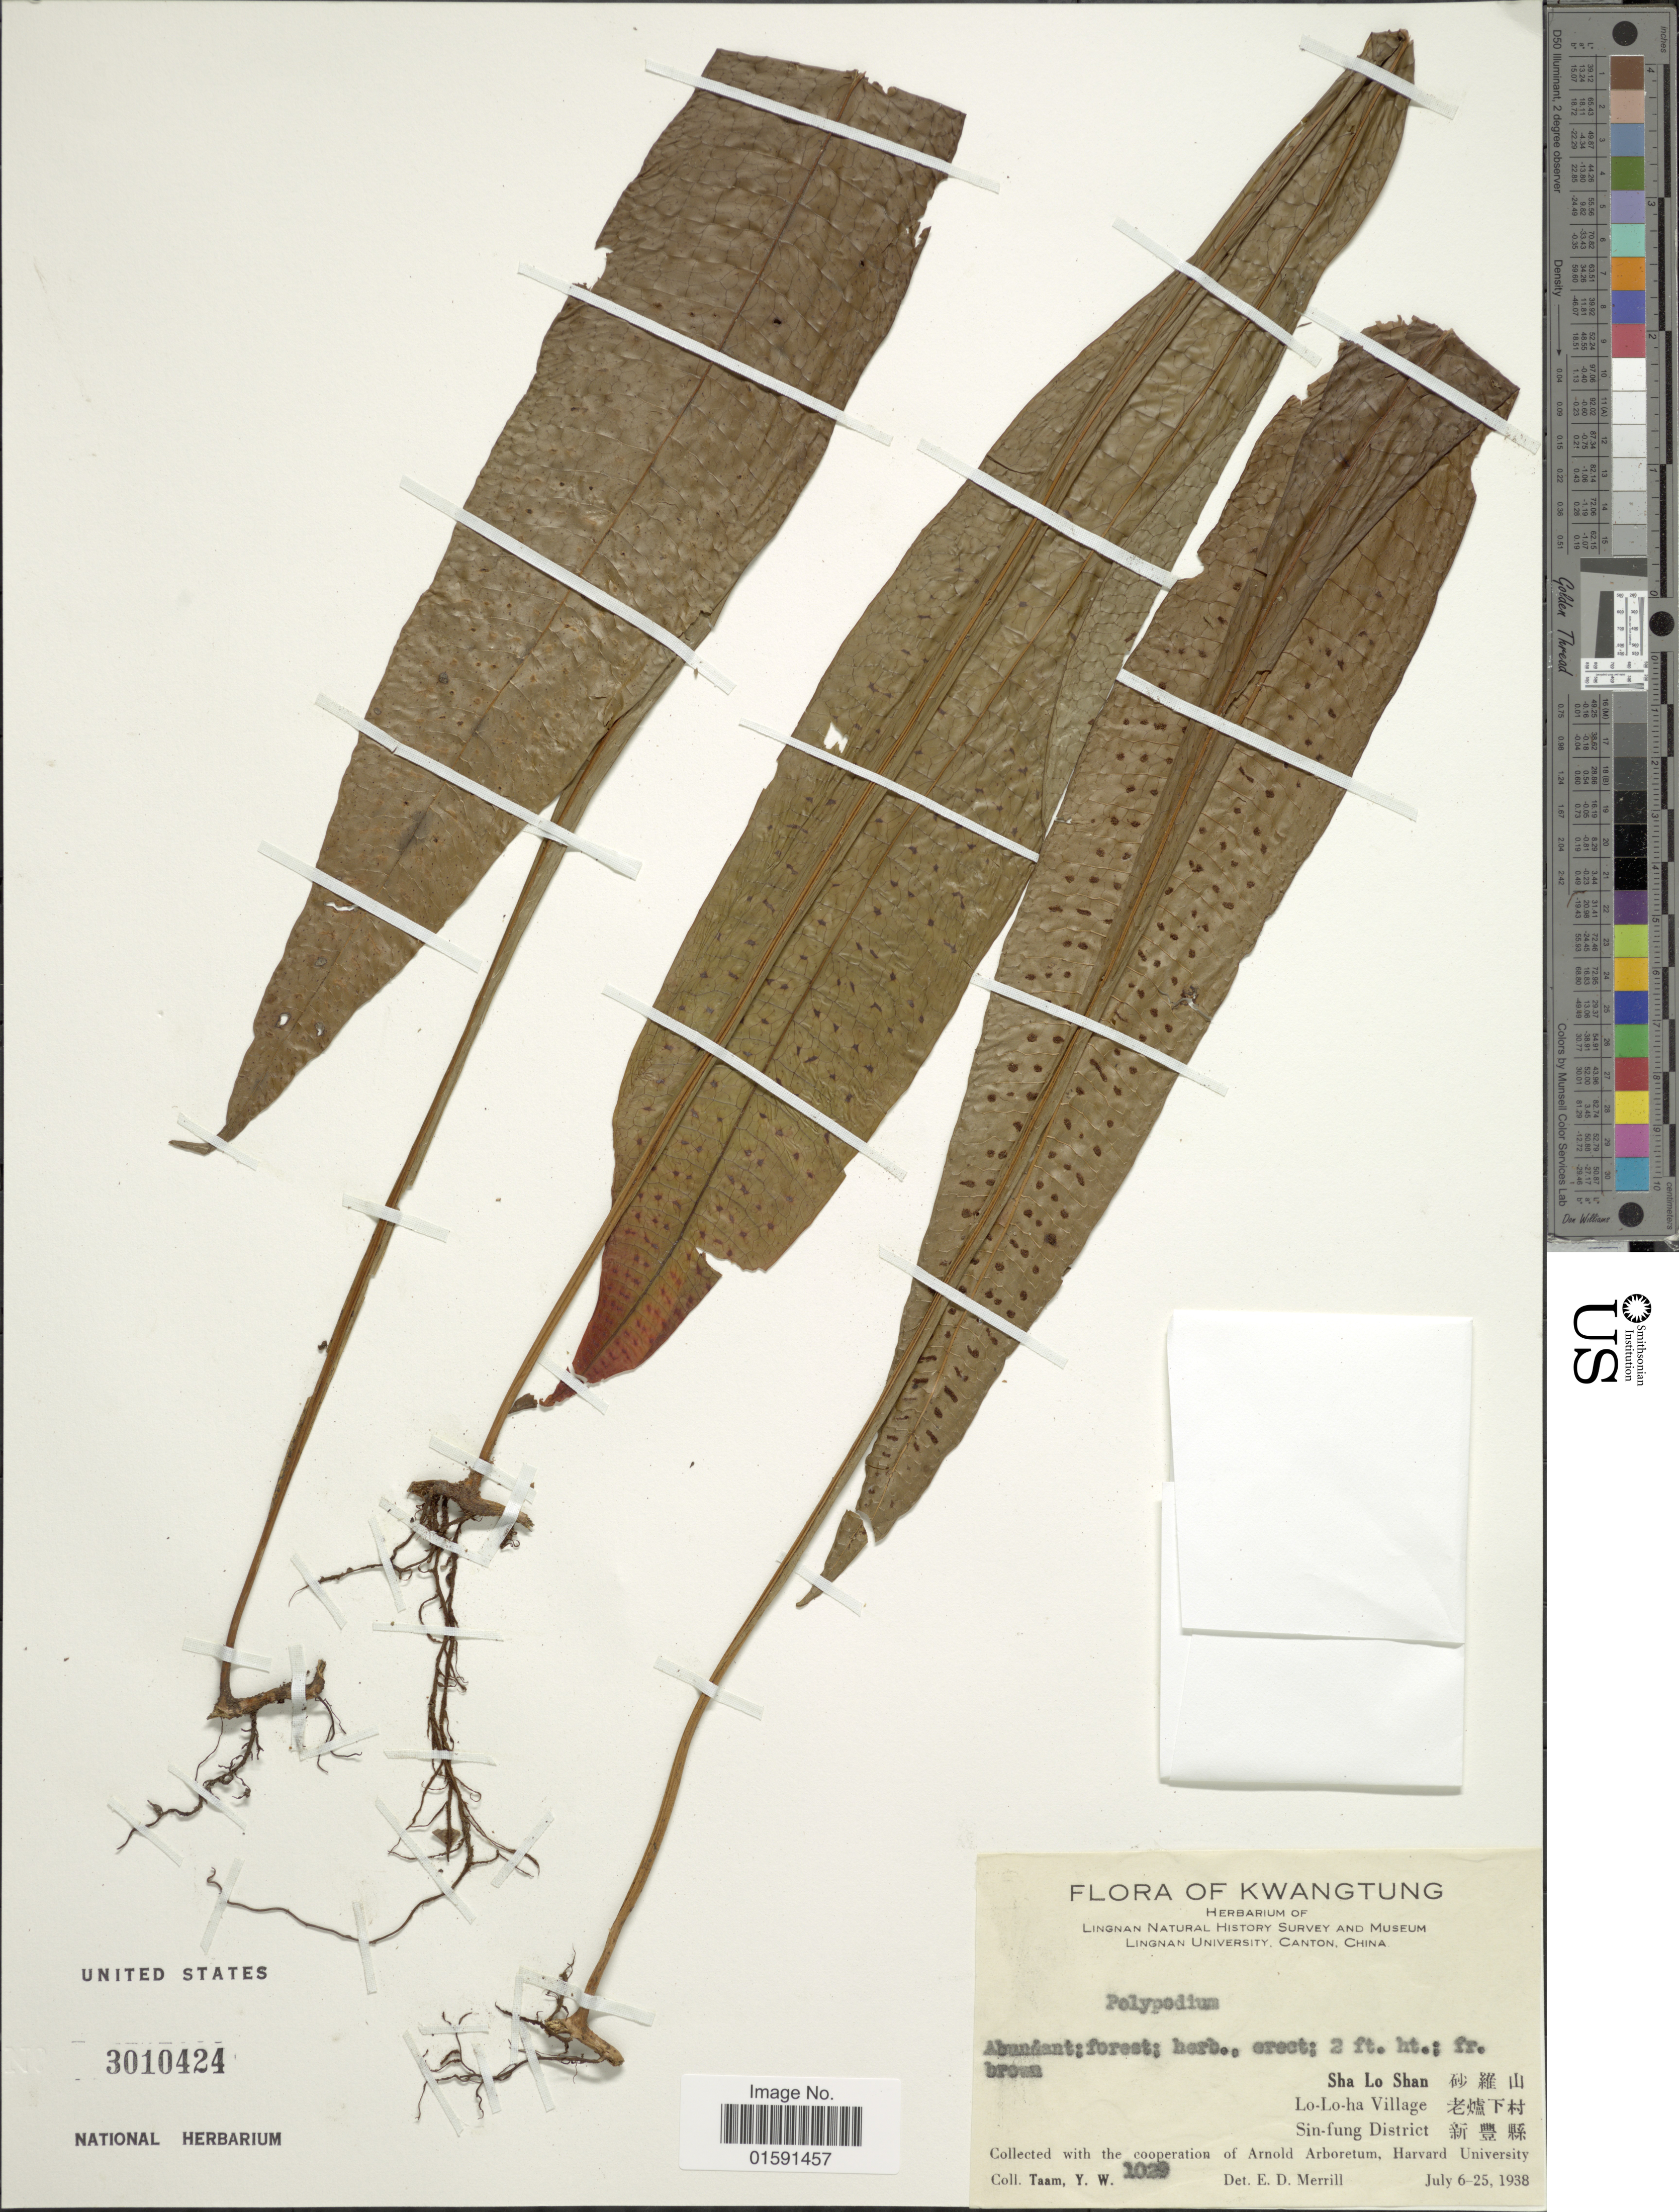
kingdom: Plantae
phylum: Tracheophyta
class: Polypodiopsida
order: Polypodiales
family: Polypodiaceae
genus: Selliguea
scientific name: Selliguea sp.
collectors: Y. W. Taam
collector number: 1029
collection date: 1938-07-06/1938-07-25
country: China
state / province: Guangdong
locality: Kwangtung, Sha Lo Shan. Lo-Lo-ha Village, Sin-fung District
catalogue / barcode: US 3010424